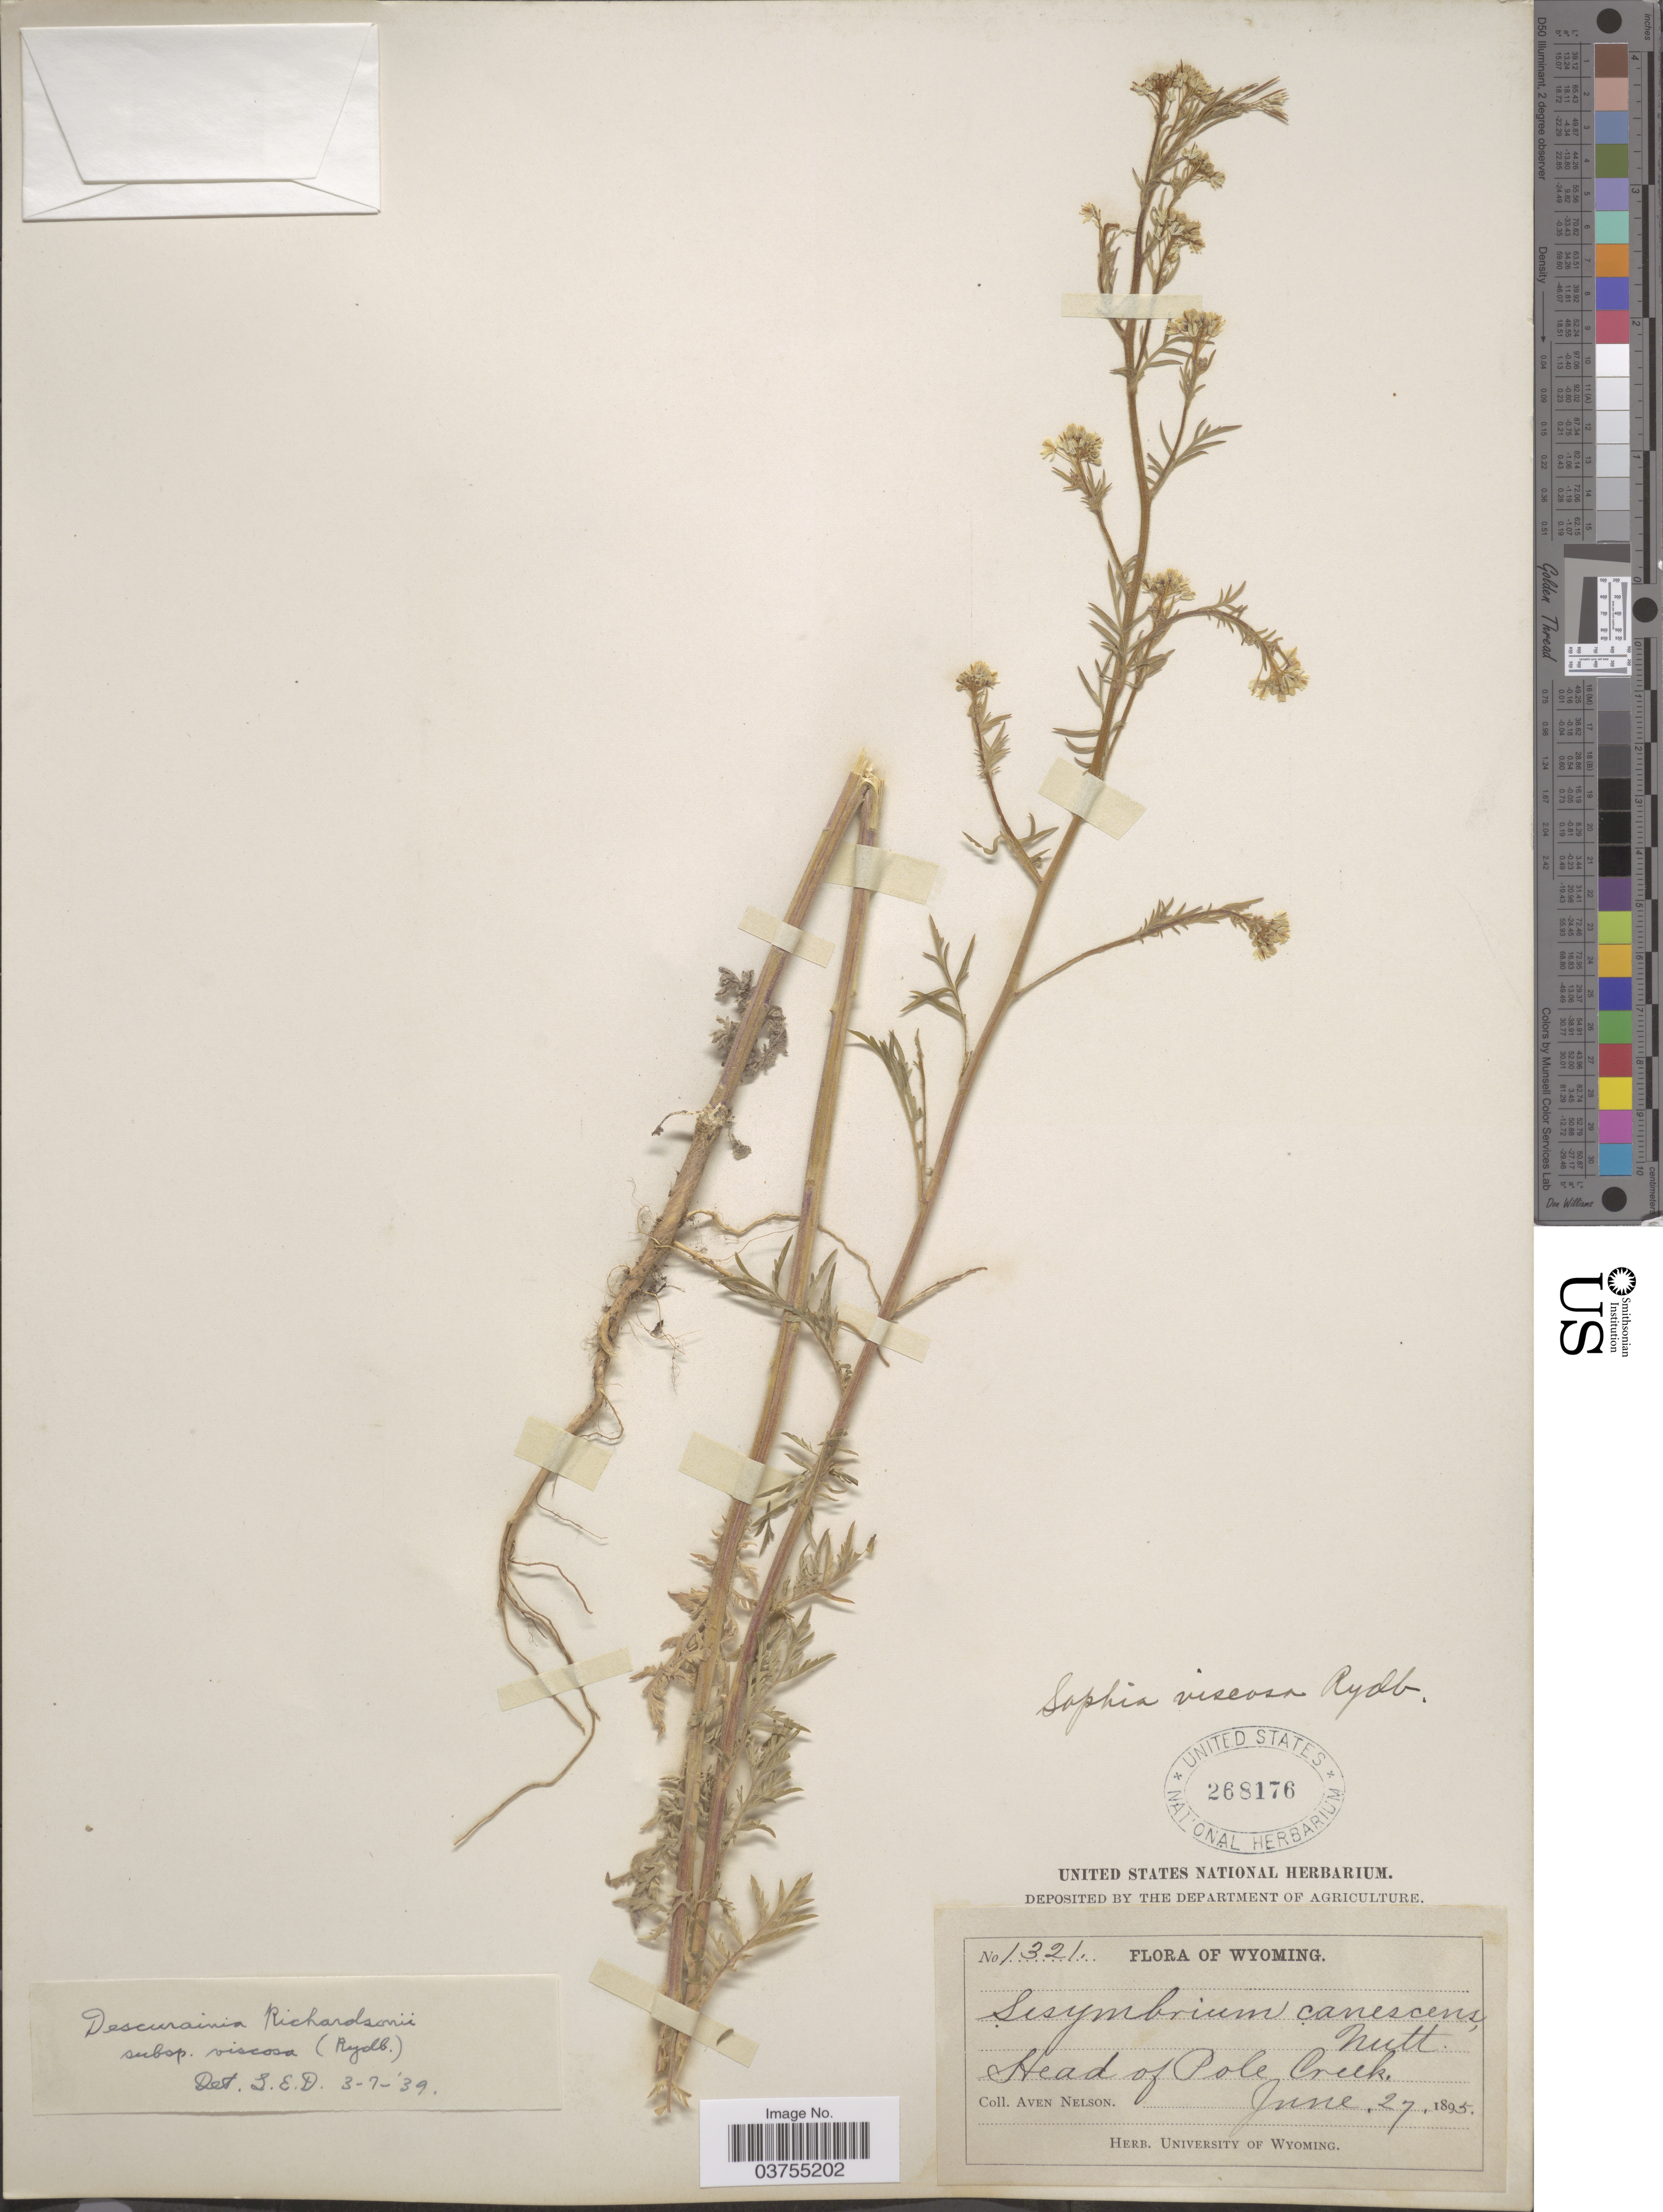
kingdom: Plantae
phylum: Tracheophyta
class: Magnoliopsida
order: Brassicales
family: Brassicaceae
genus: Descurainia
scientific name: Descurainia richardsonii subsp. viscosa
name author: (Rydb.) Detling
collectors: A. Nelson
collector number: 1321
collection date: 1895-06-27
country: United States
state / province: Wyoming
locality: Head of Pole Creek.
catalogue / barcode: US 268176